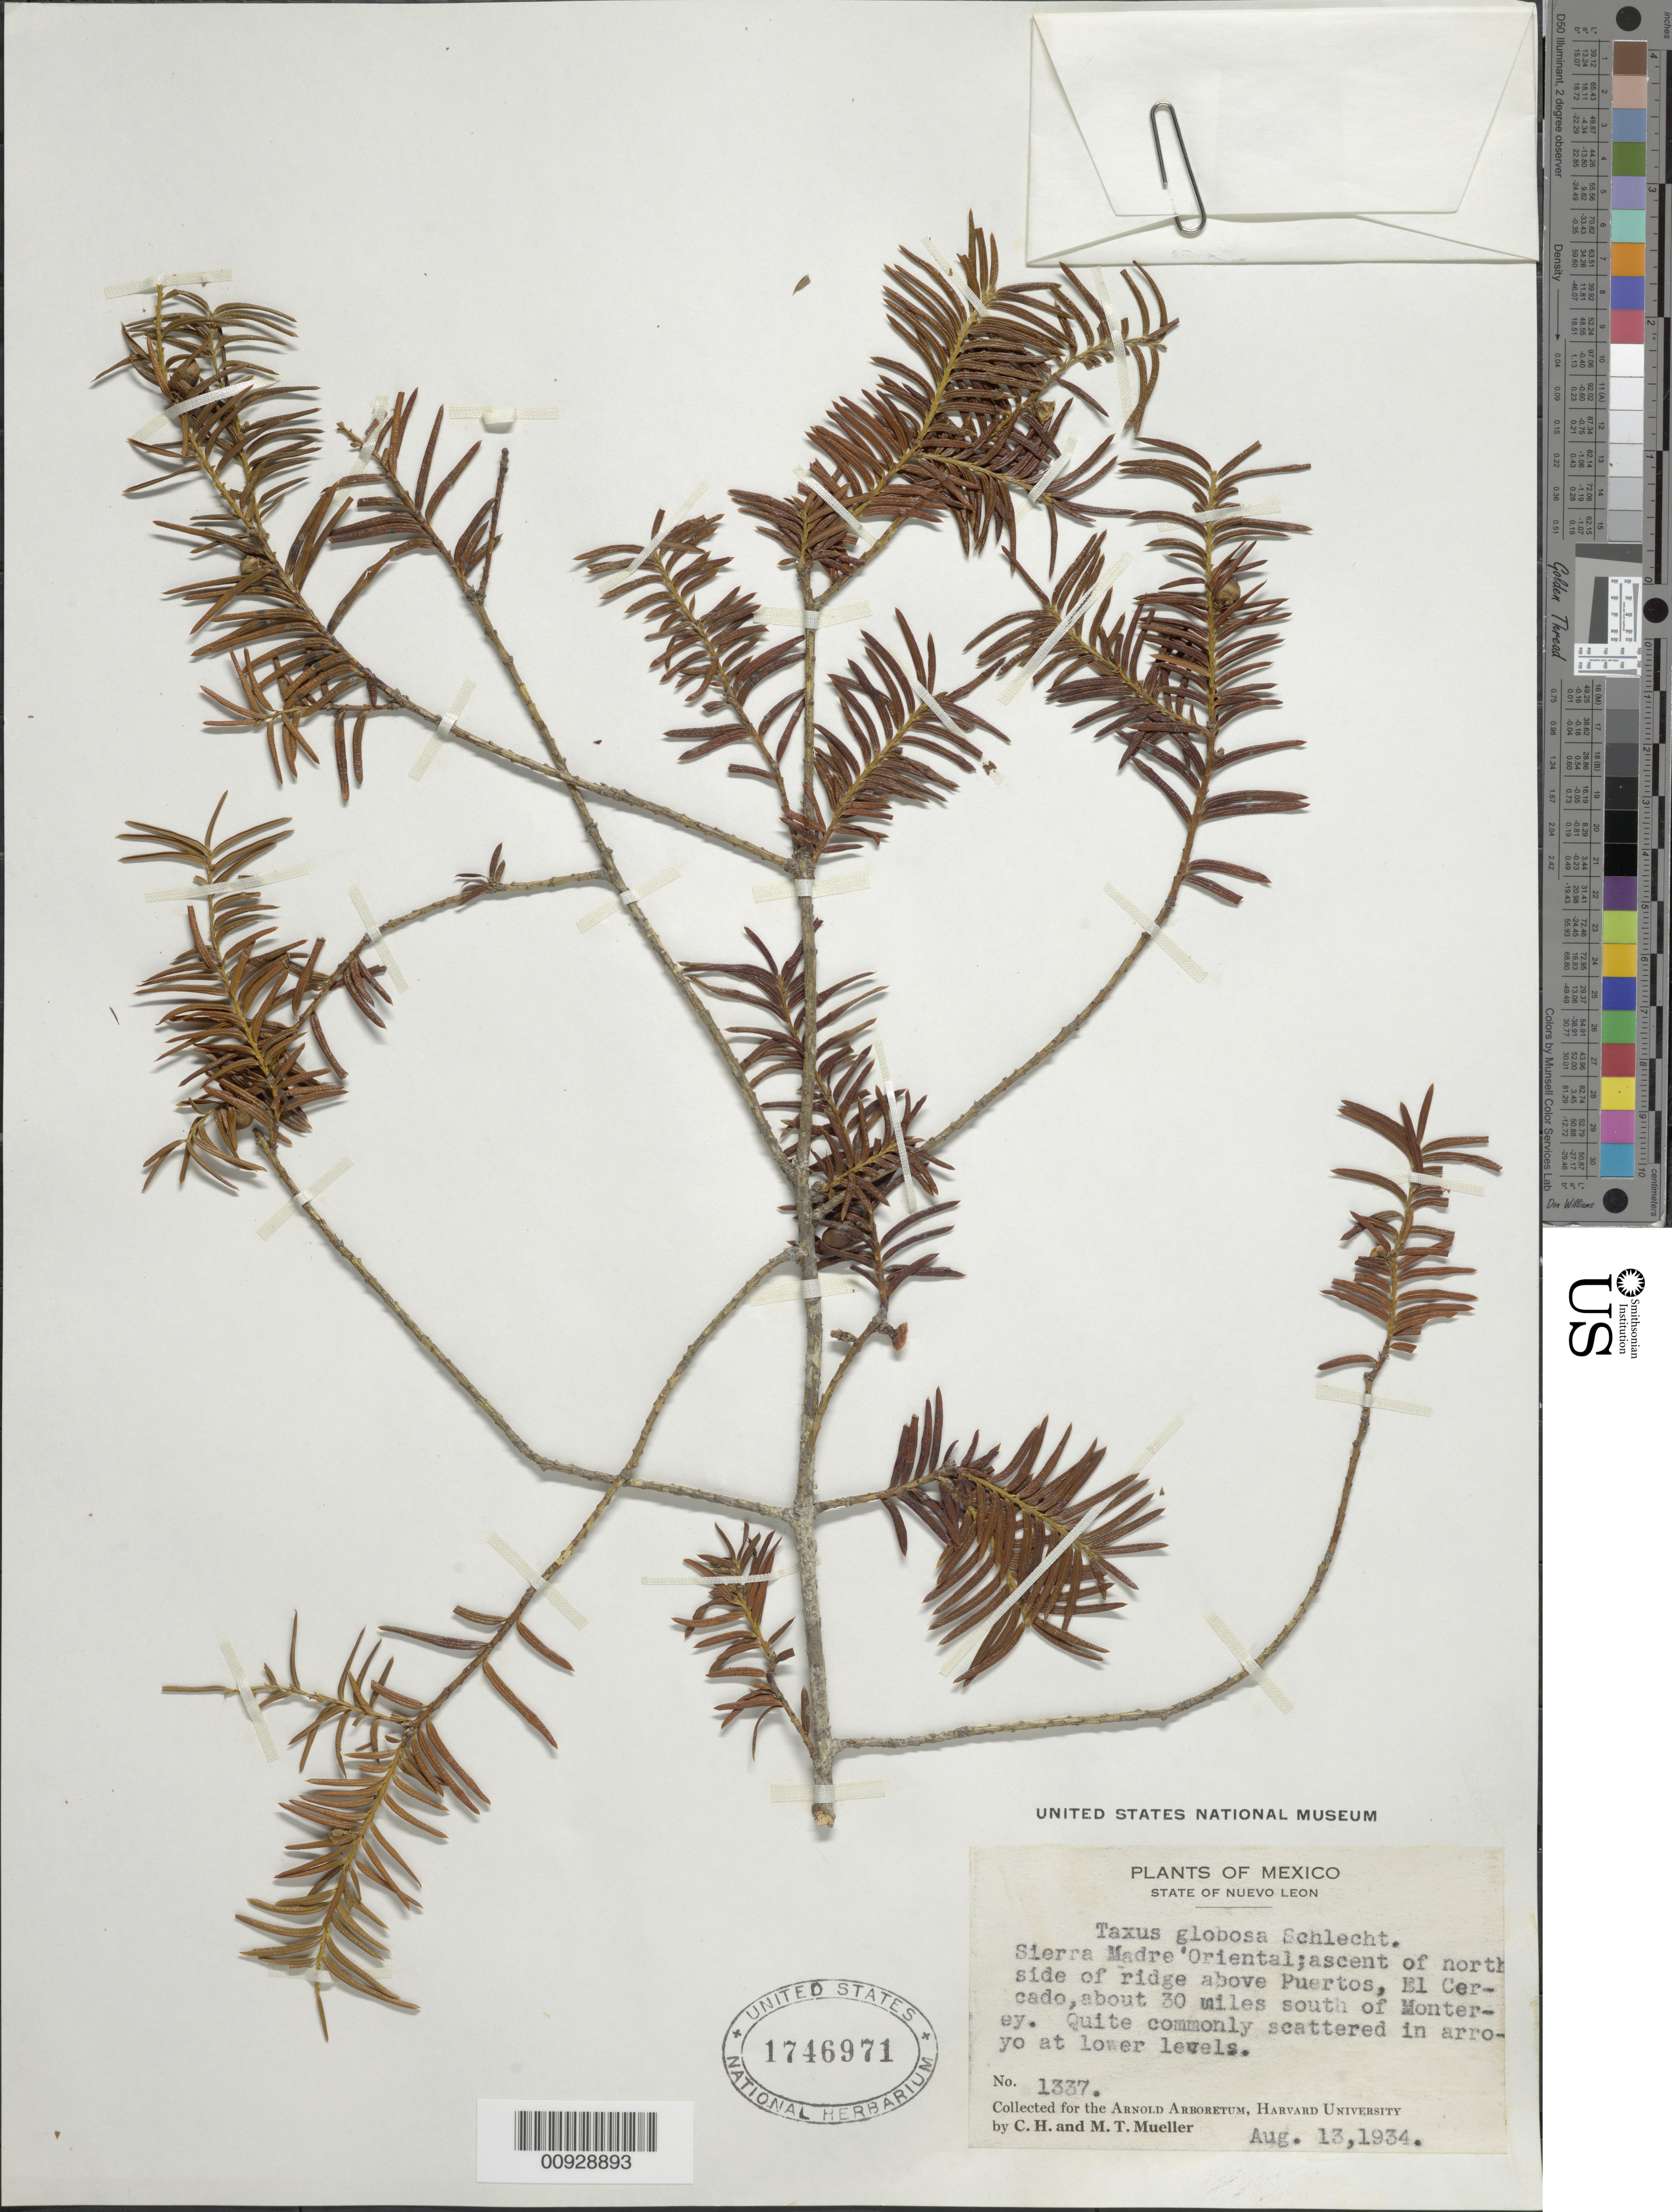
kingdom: Plantae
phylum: Tracheophyta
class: Pinopsida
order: Pinales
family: Taxaceae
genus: Taxus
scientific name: Taxus globosa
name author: Schltdl.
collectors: C. H. Mueller & M. Mueller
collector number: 1337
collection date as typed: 13 Aug 1934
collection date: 1934-08-13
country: Mexico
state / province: Nuevo León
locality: Sierra Madre Oriental; ascent on north side of ridge above Puertos, El Cercado, about 30 miles south of Monterrey.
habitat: In arroyo at lower levels.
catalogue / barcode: US 1746971